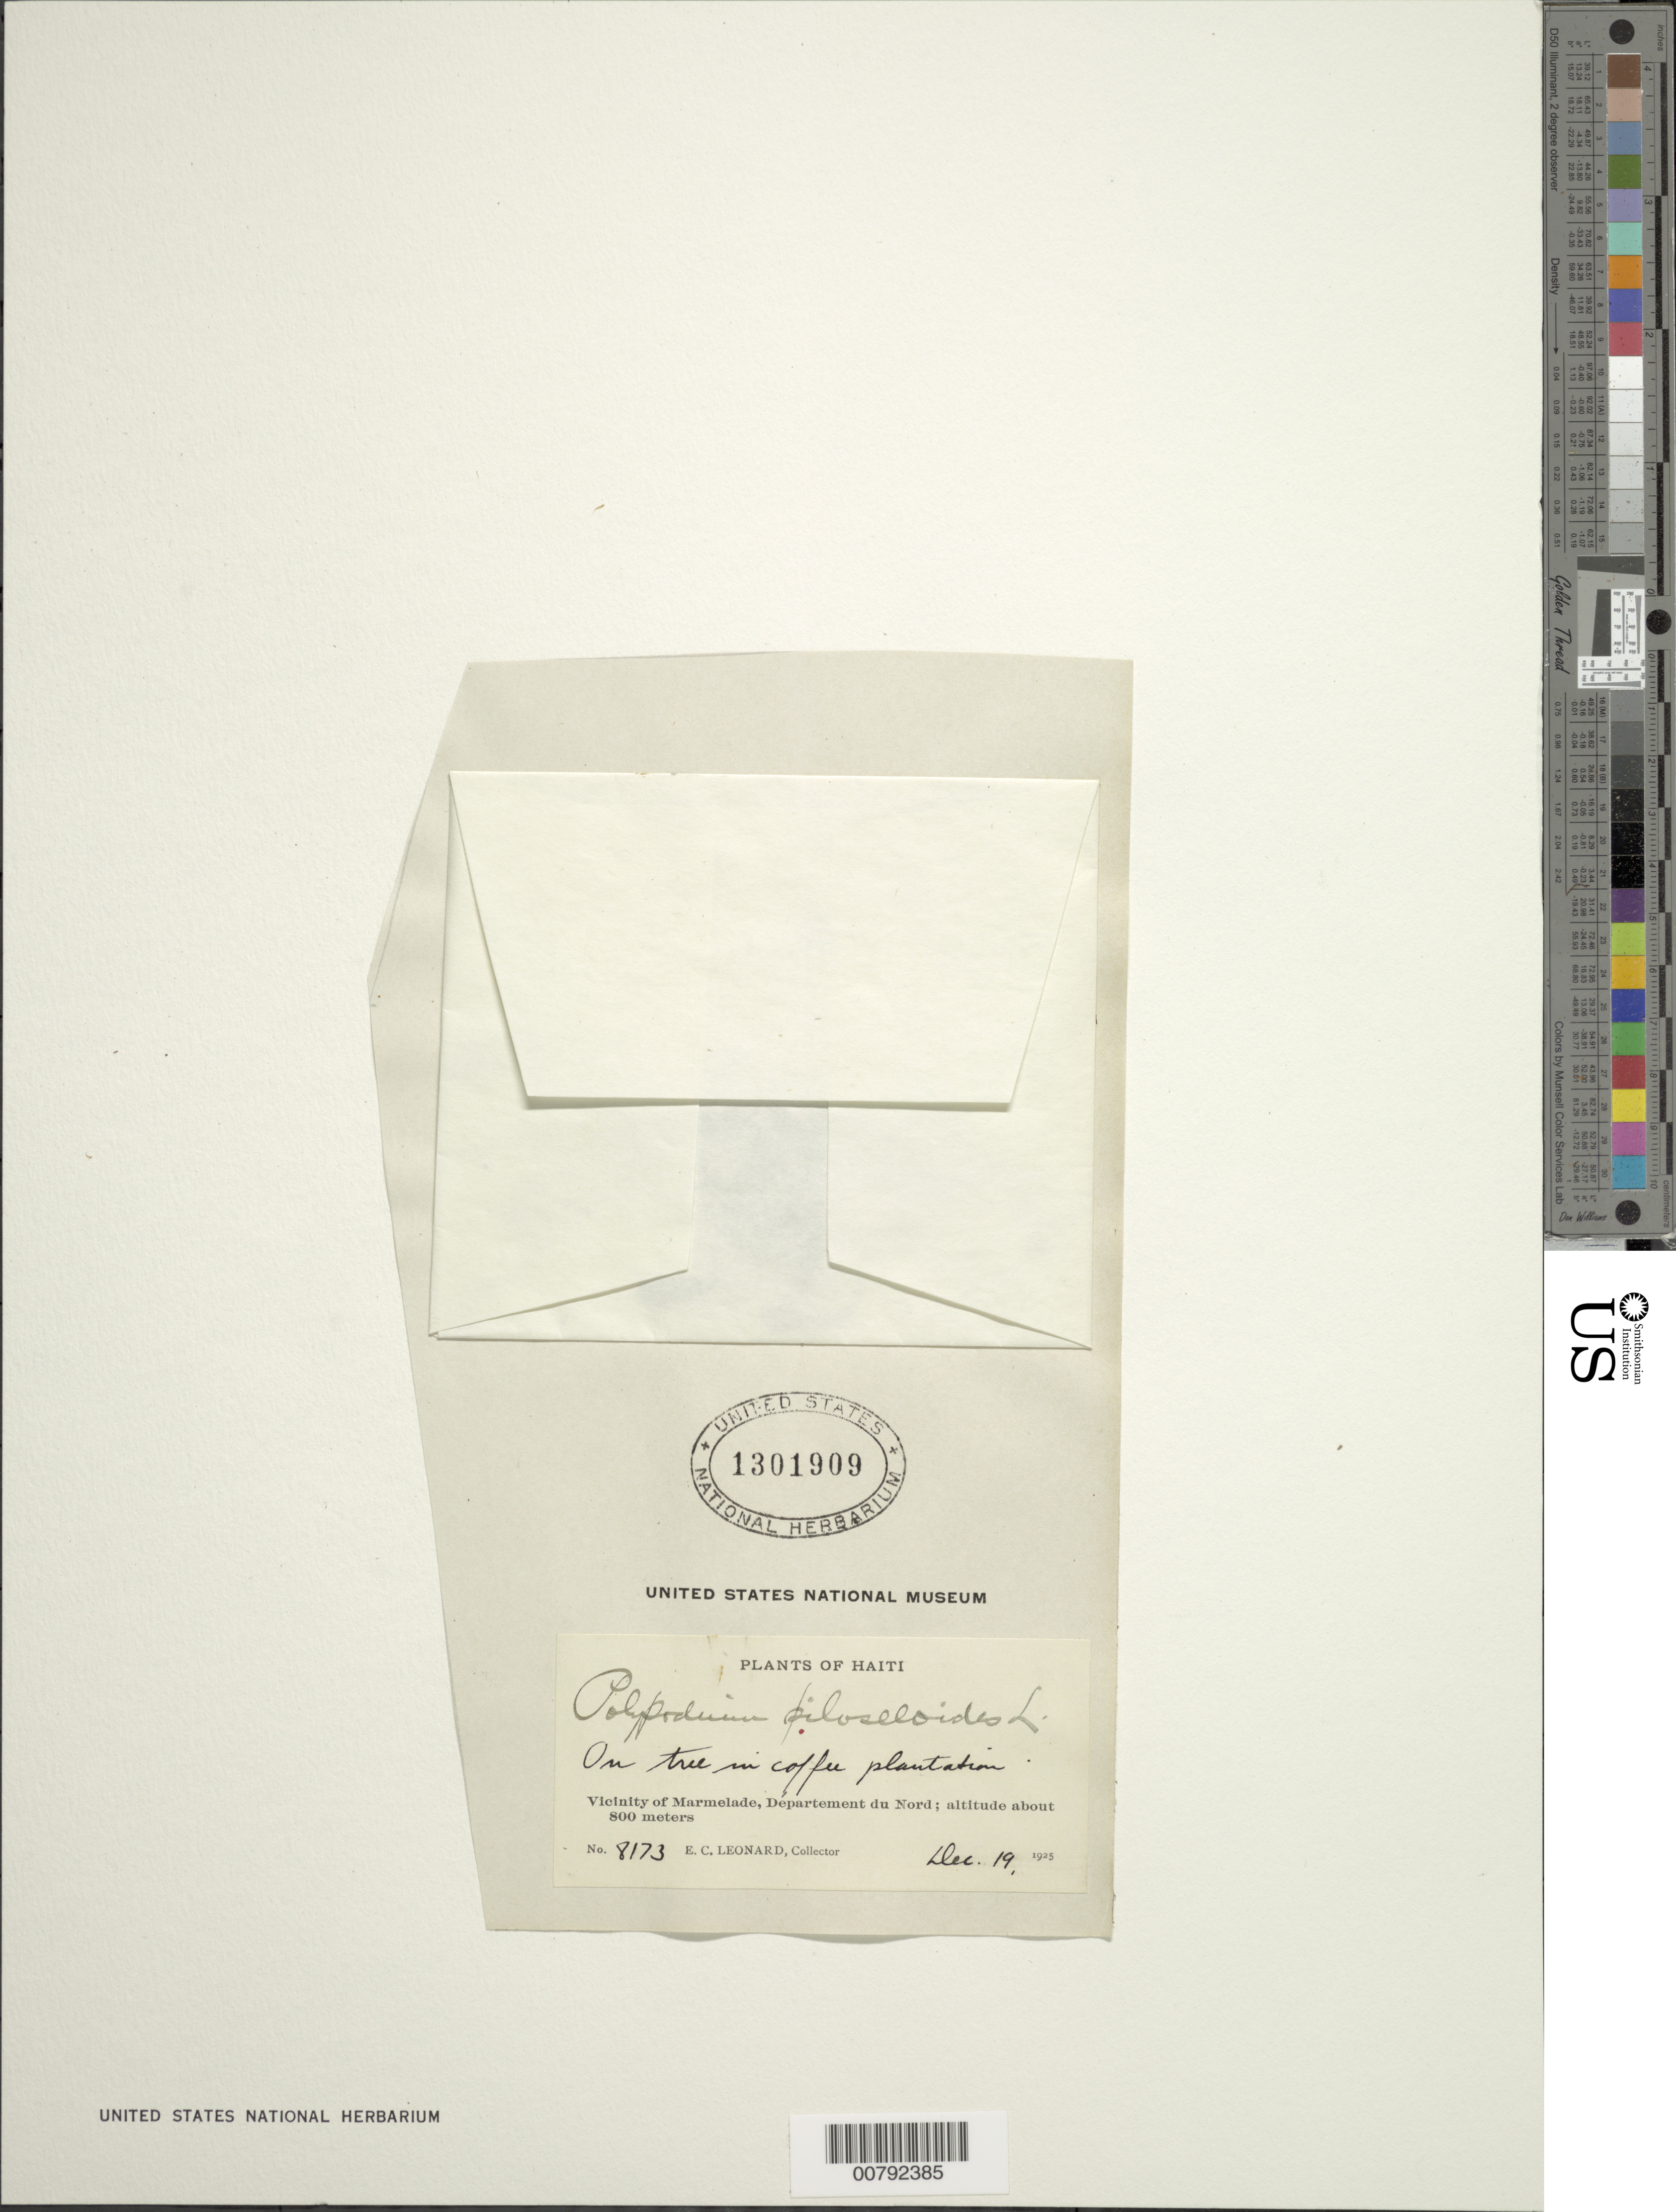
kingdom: Plantae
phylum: Tracheophyta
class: Polypodiopsida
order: Polypodiales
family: Polypodiaceae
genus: Microgramma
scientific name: Microgramma piloselloides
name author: (L.) Copel.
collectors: E. C. Leonard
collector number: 8173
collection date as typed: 19 Dec 1925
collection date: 1925-12-19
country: Haiti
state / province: Nord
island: Hispaniola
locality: Marmelade vicinity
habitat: Coffee plantation, on tree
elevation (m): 800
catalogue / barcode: US 1301909